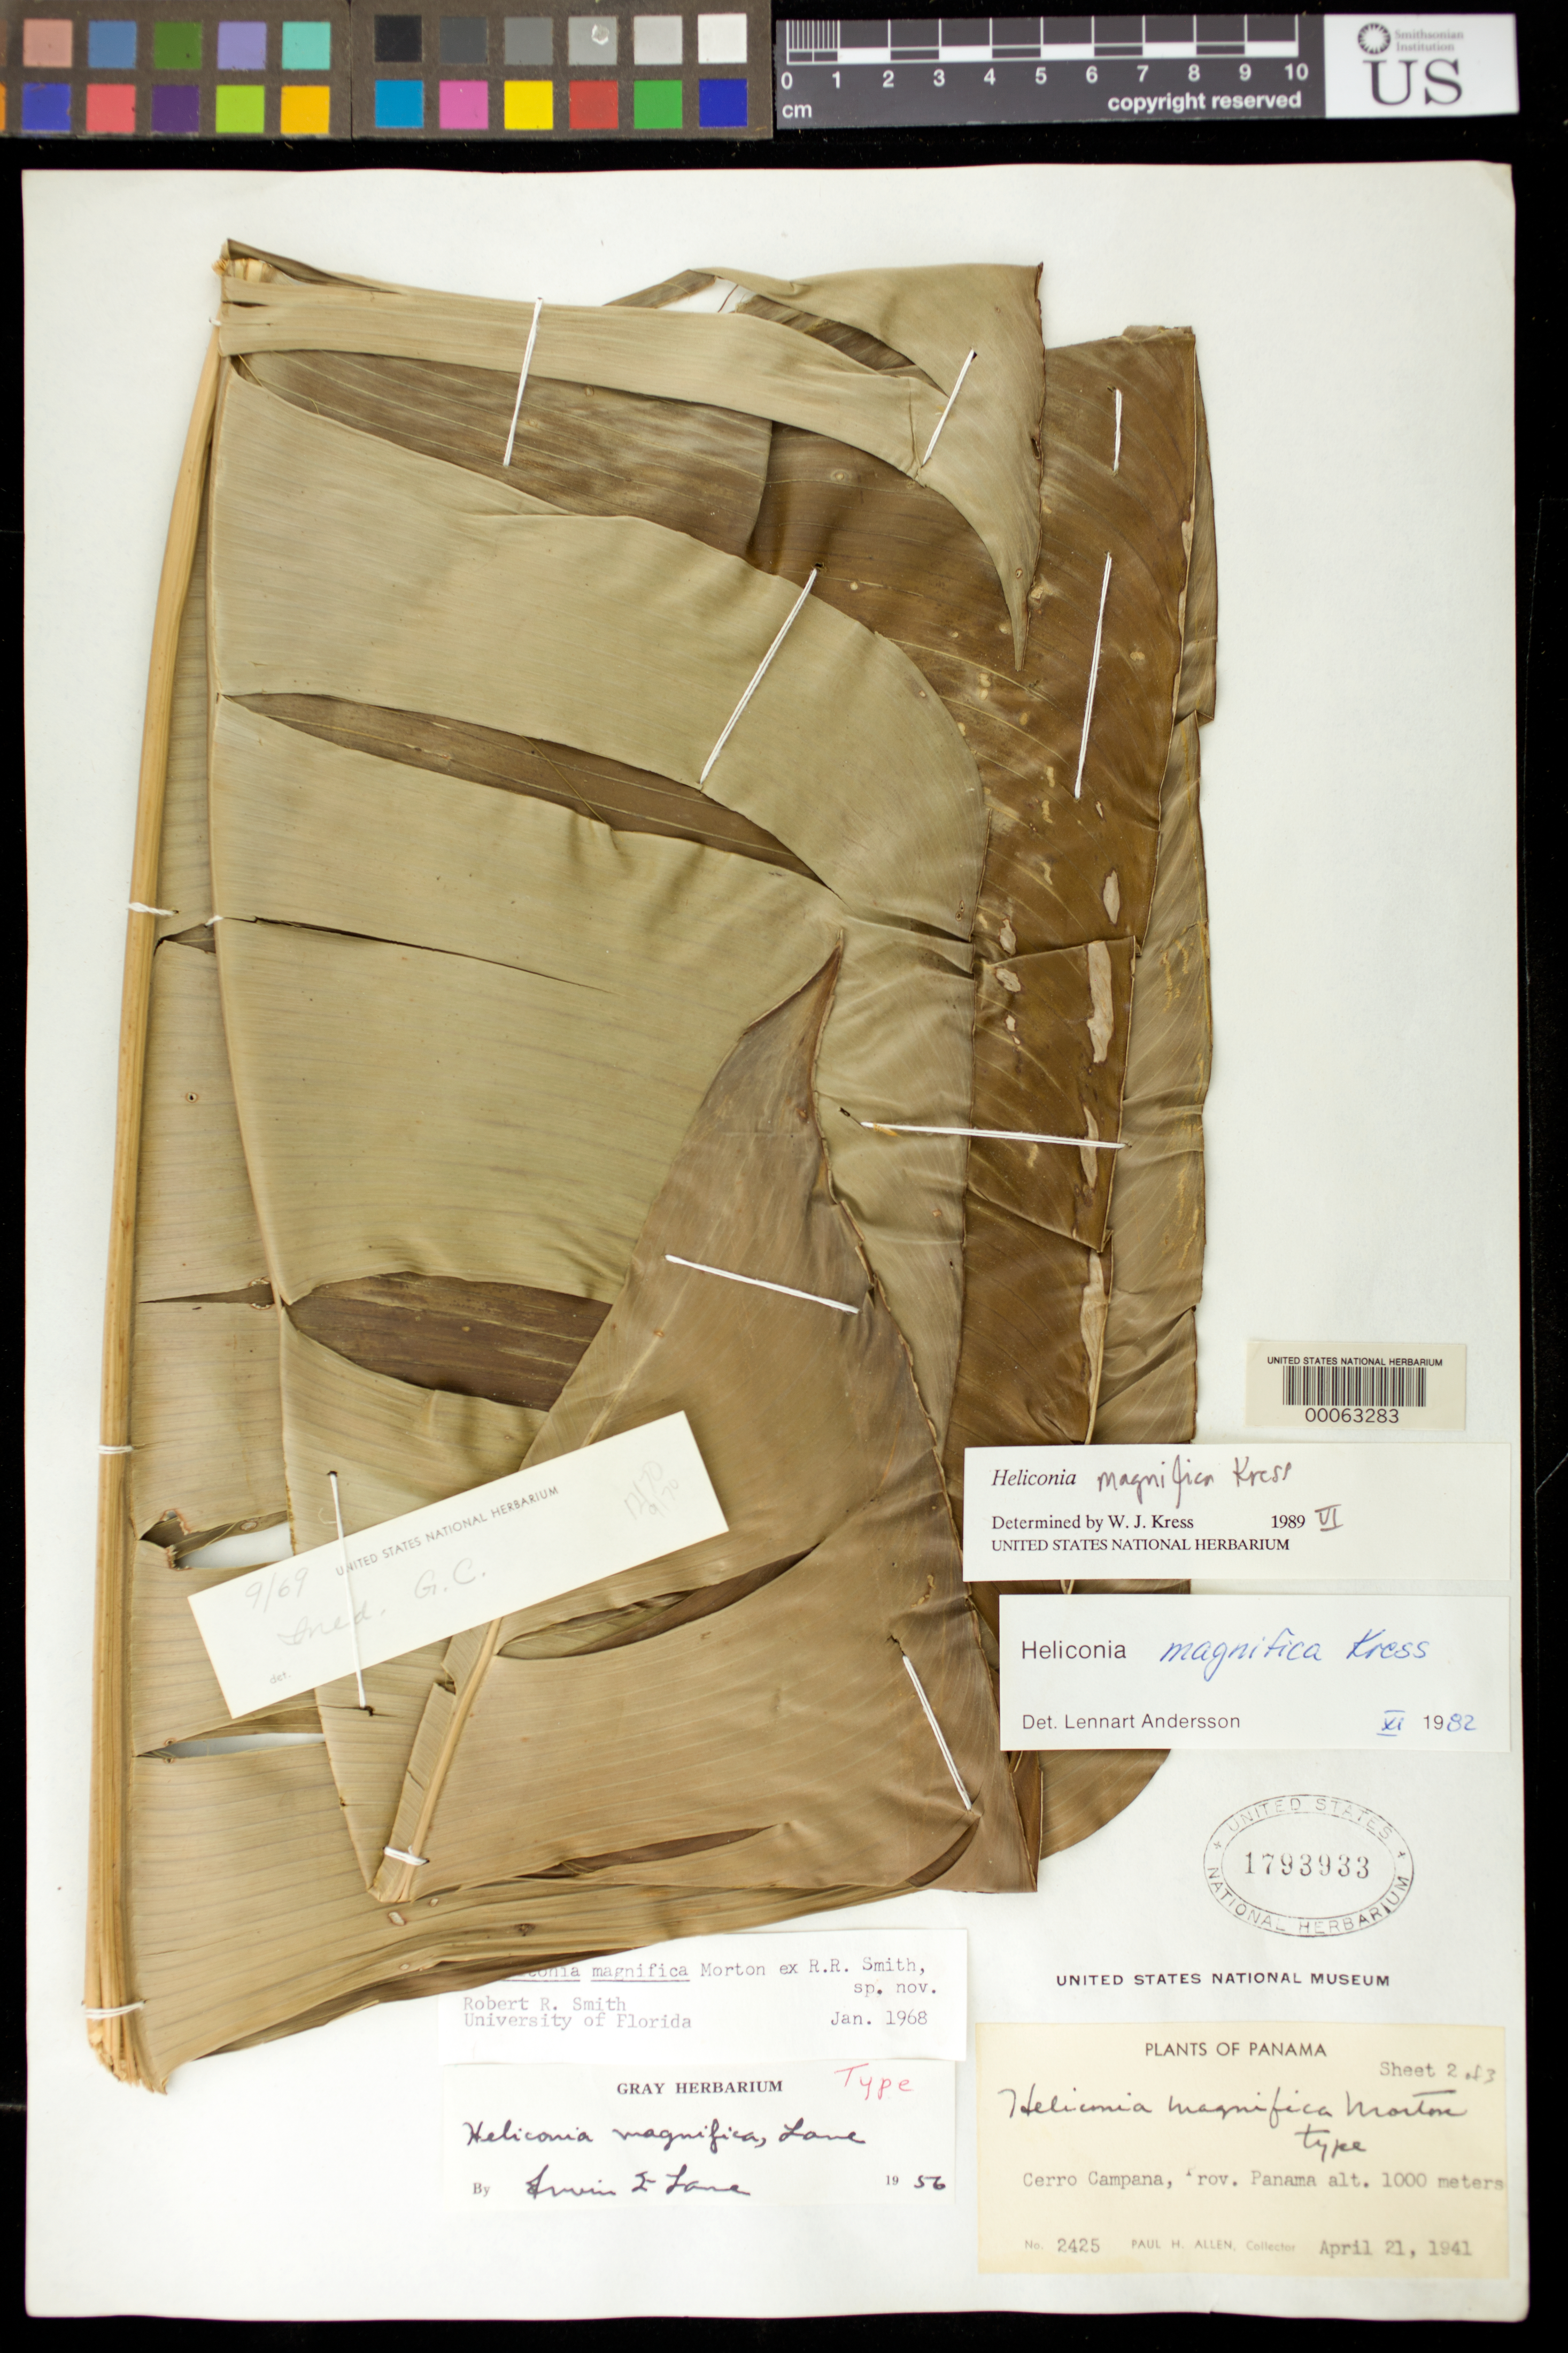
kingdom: Plantae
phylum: Tracheophyta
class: Liliopsida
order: Zingiberales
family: Heliconiaceae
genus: Heliconia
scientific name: Heliconia magnifica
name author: W.J. Kress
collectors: P. H. Allen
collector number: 2425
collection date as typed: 21 Apr 1941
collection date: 1941-04-21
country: Panama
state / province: Panamá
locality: Cerro Campana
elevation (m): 1000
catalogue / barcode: US 1793933